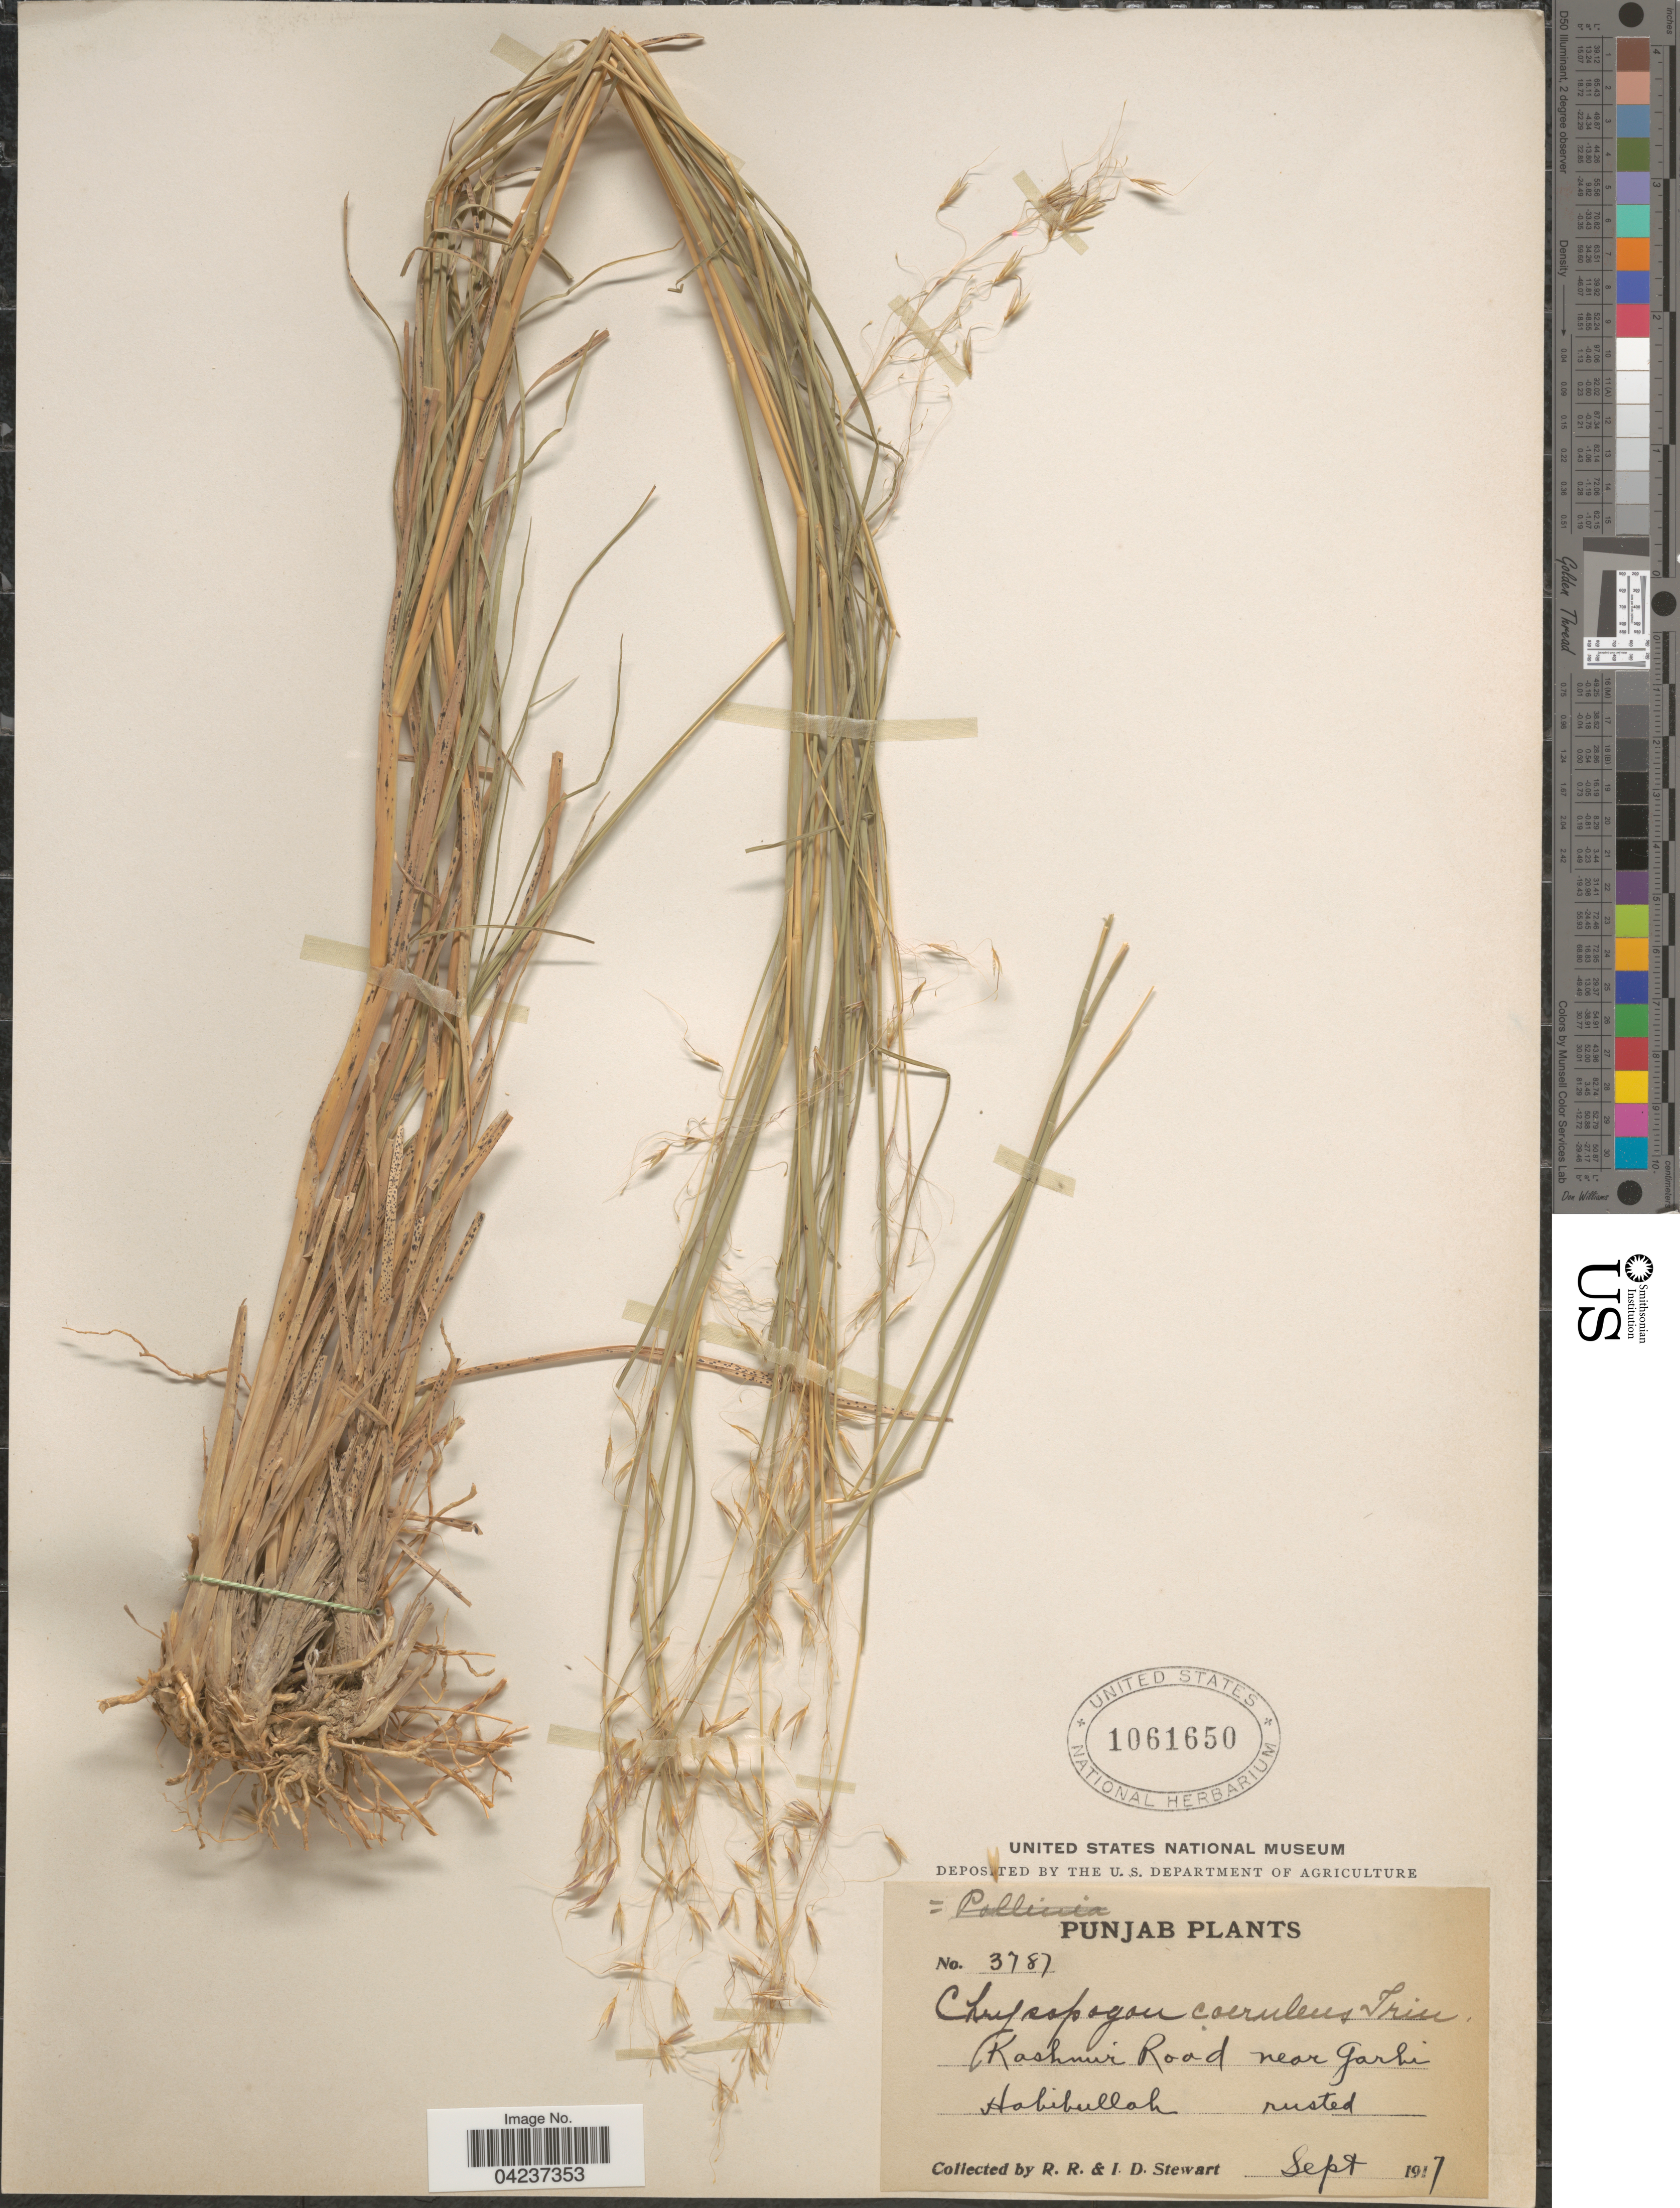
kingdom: Plantae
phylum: Tracheophyta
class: Liliopsida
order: Poales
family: Poaceae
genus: Chrysopogon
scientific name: Chrysopogon nodulibarbis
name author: (Hochst. ex Steud.) Henr.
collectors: R. Stewart & I. Stewart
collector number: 3787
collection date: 1917-09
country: Pakistan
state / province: Punjab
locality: Punjab. Kashmir Road near Garhi Habibullah.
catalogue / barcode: US 1061650